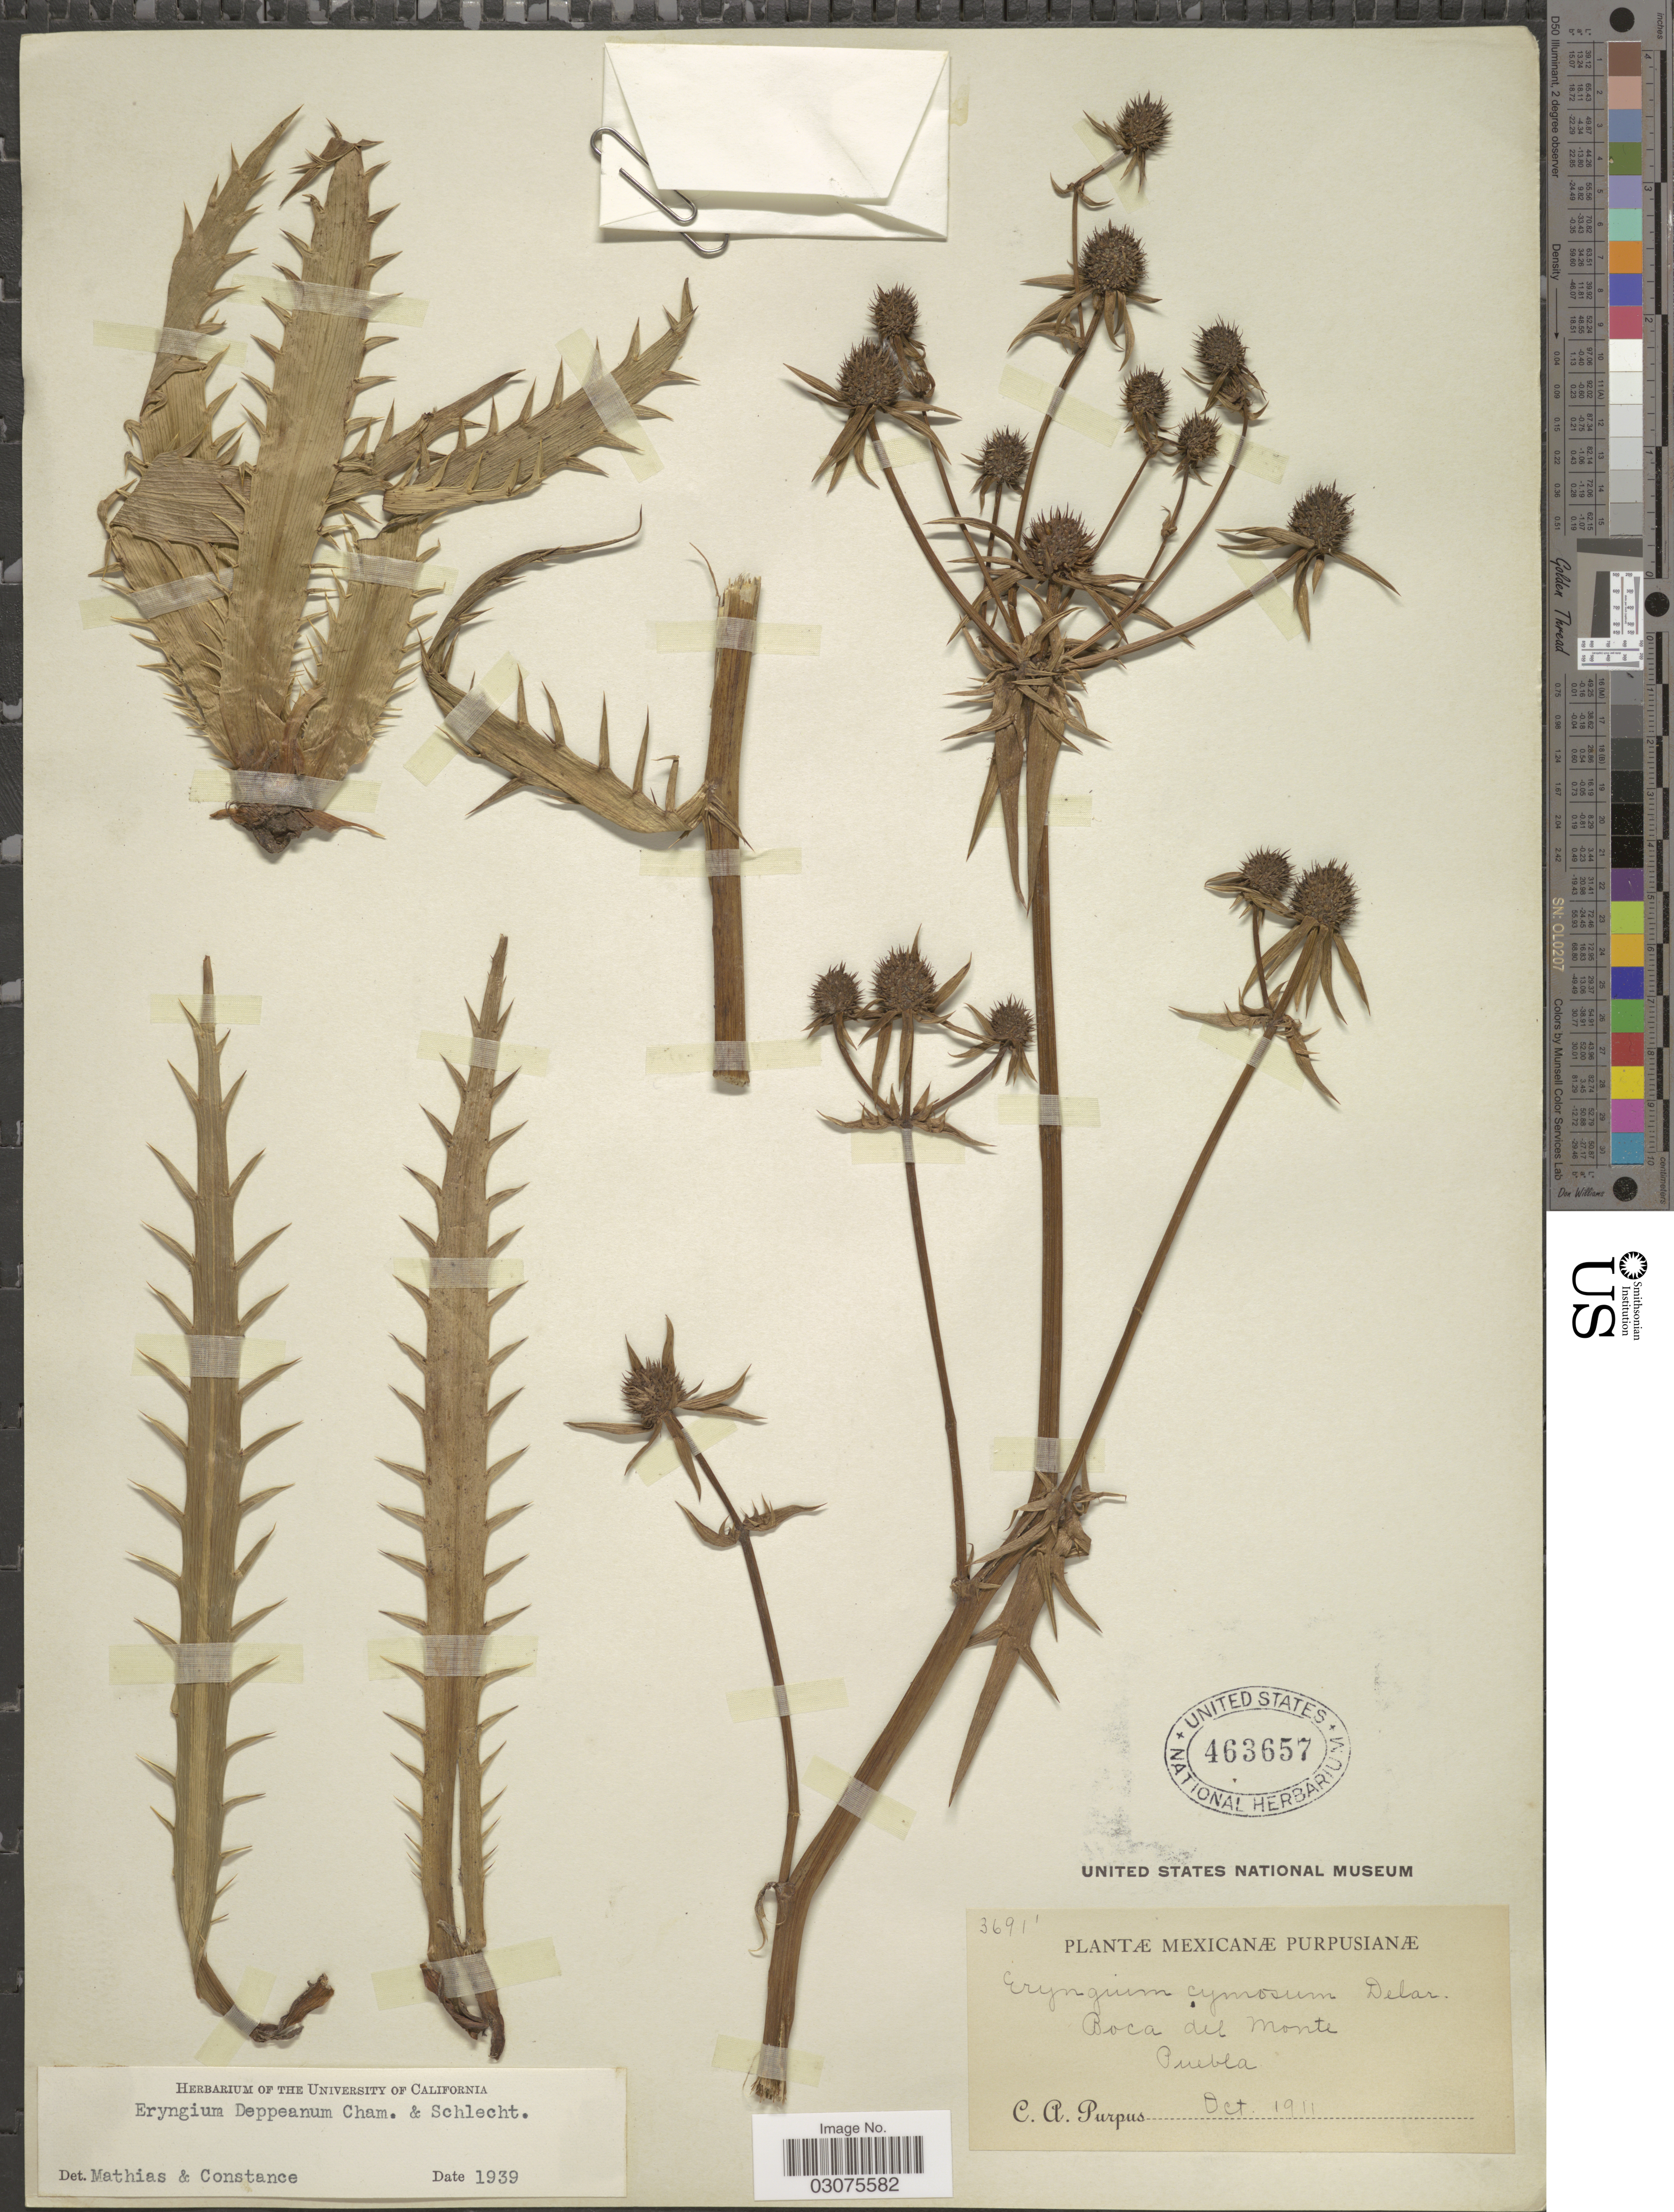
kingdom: Plantae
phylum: Tracheophyta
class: Magnoliopsida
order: Apiales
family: Apiaceae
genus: Eryngium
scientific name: Eryngium deppeanum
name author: Schltdl. & Cham.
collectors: C. A. Purpus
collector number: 3691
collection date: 1911-10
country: Mexico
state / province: Puebla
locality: Boca del Monte.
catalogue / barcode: US 463657